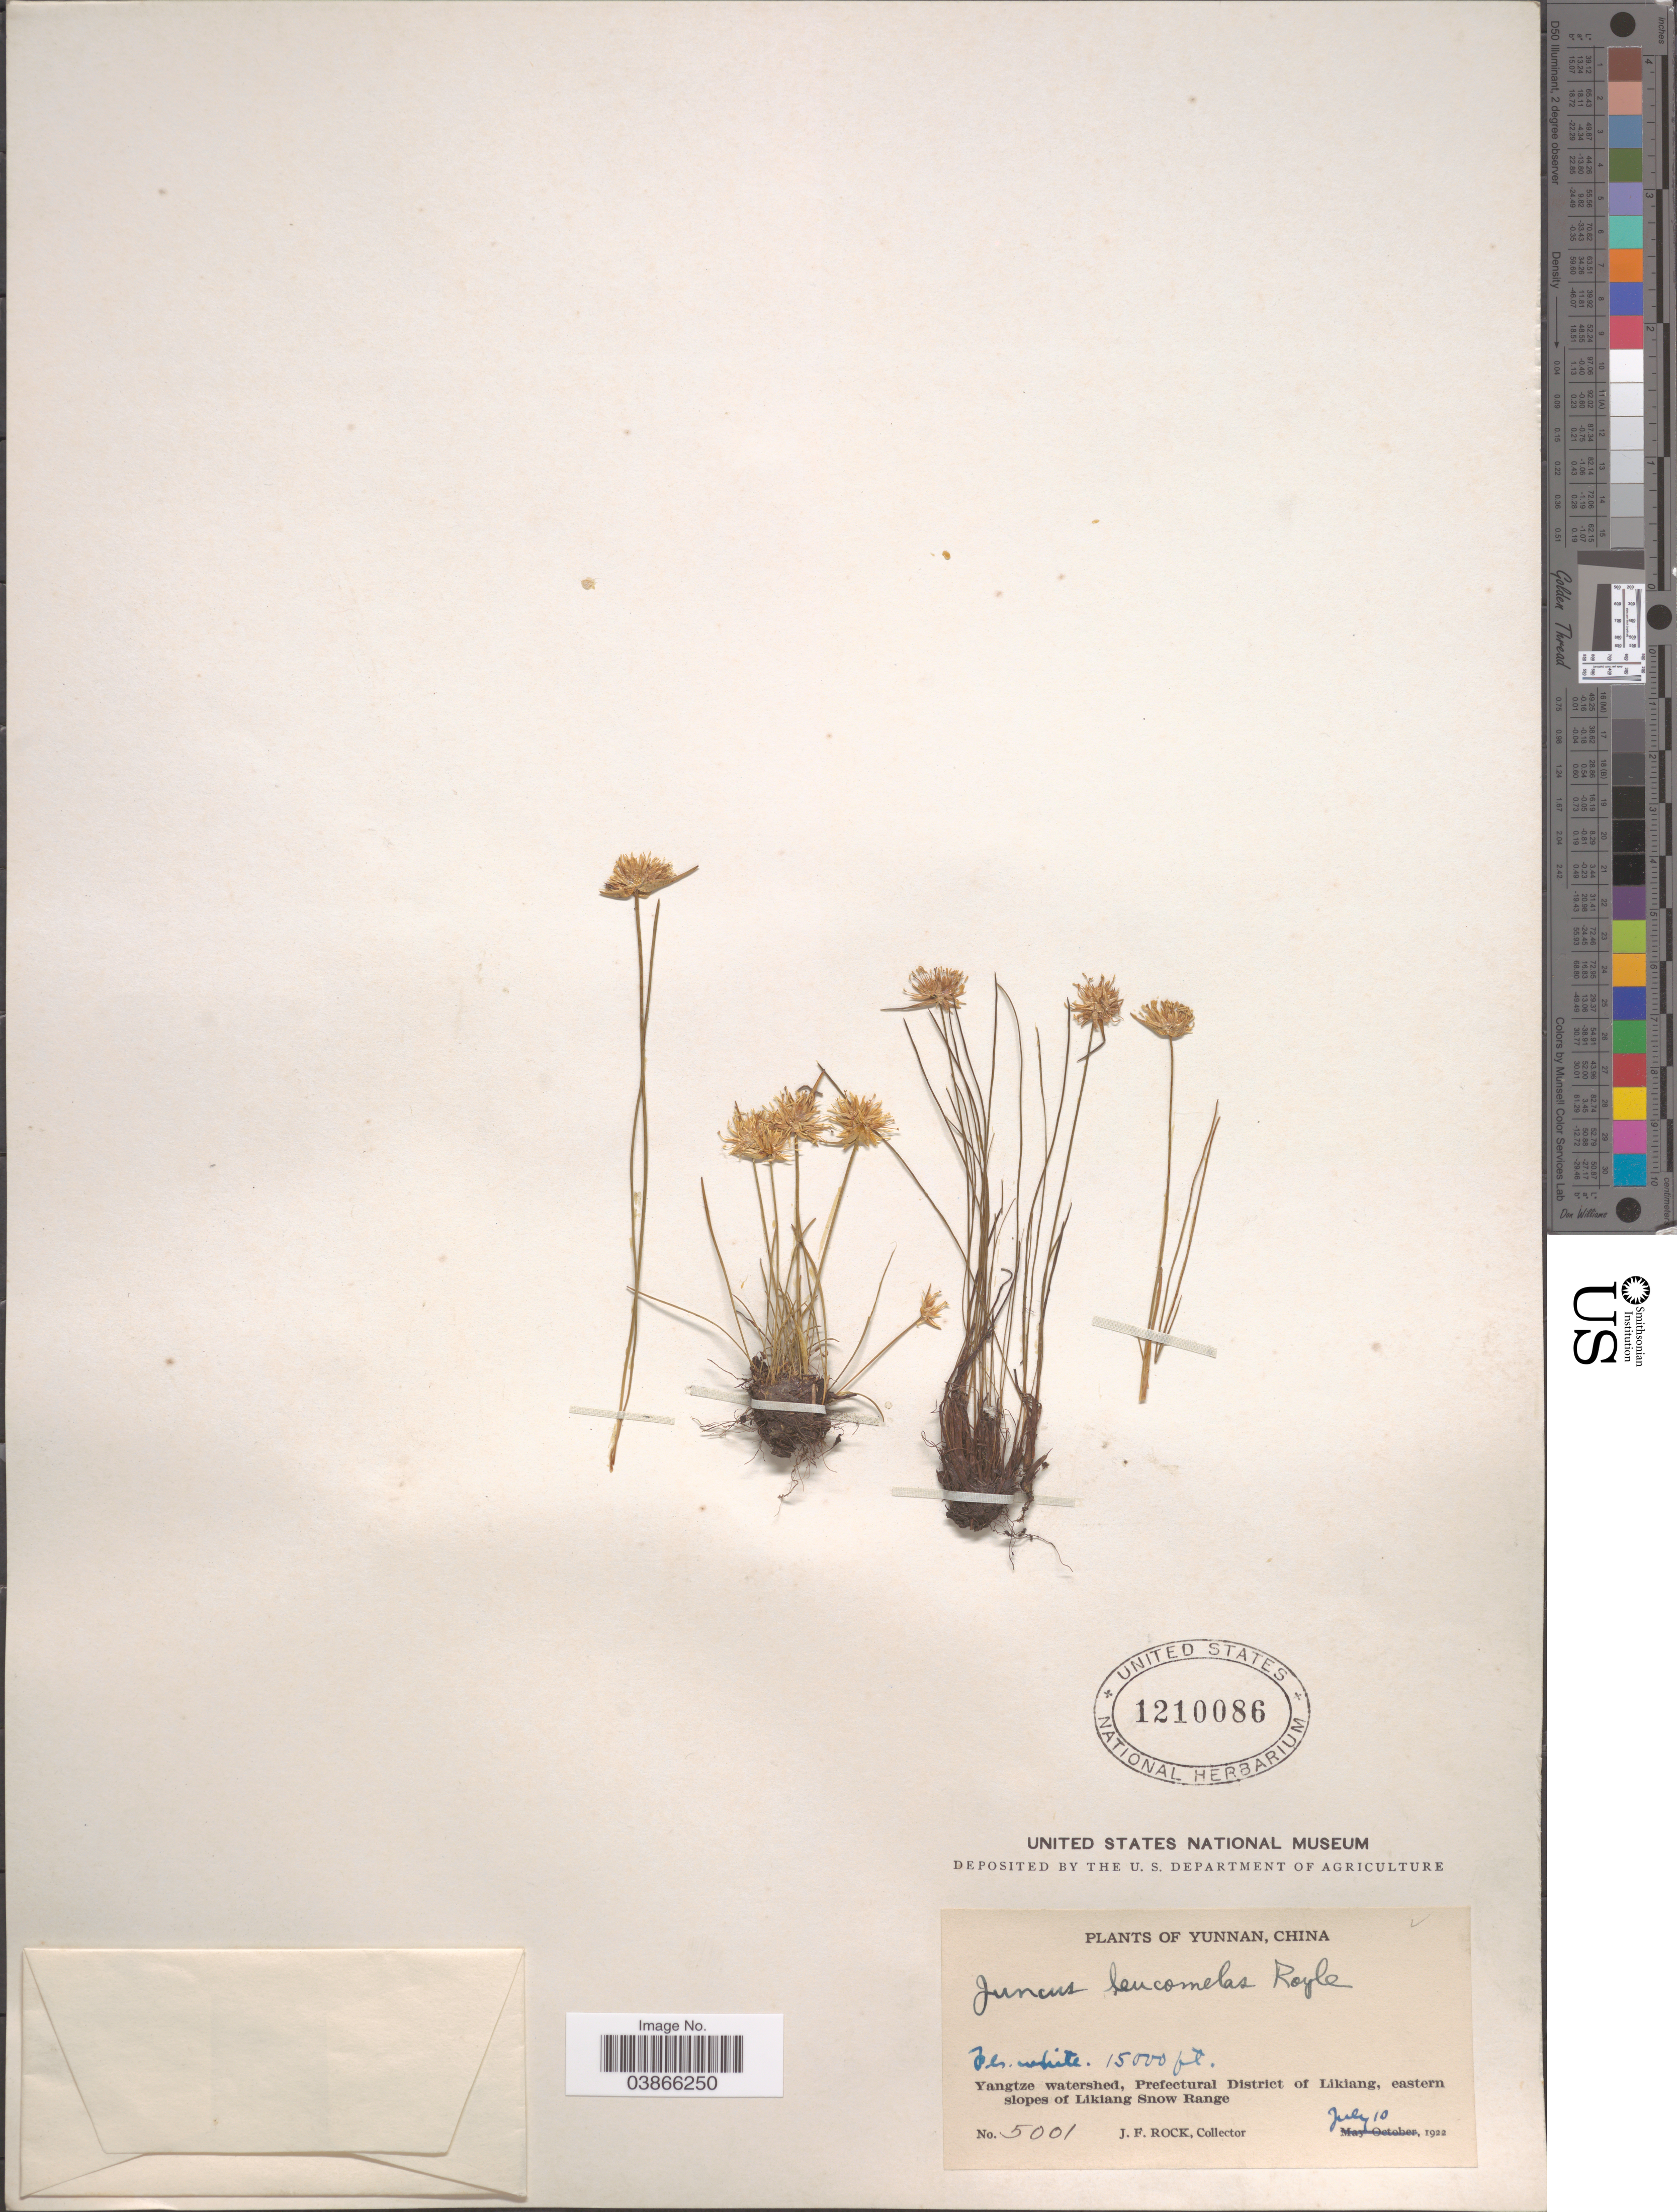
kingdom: Plantae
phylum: Tracheophyta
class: Liliopsida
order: Poales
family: Juncaceae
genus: Juncus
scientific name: Juncus leucomelas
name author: Royle ex D. Don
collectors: J. Rock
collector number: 5001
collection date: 1922-07-10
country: China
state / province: Yunnan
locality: Yangtze watershed, Prefectural District of Likiang, eastern slopes of Likiang Snow Range.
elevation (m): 4572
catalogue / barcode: US 1210086